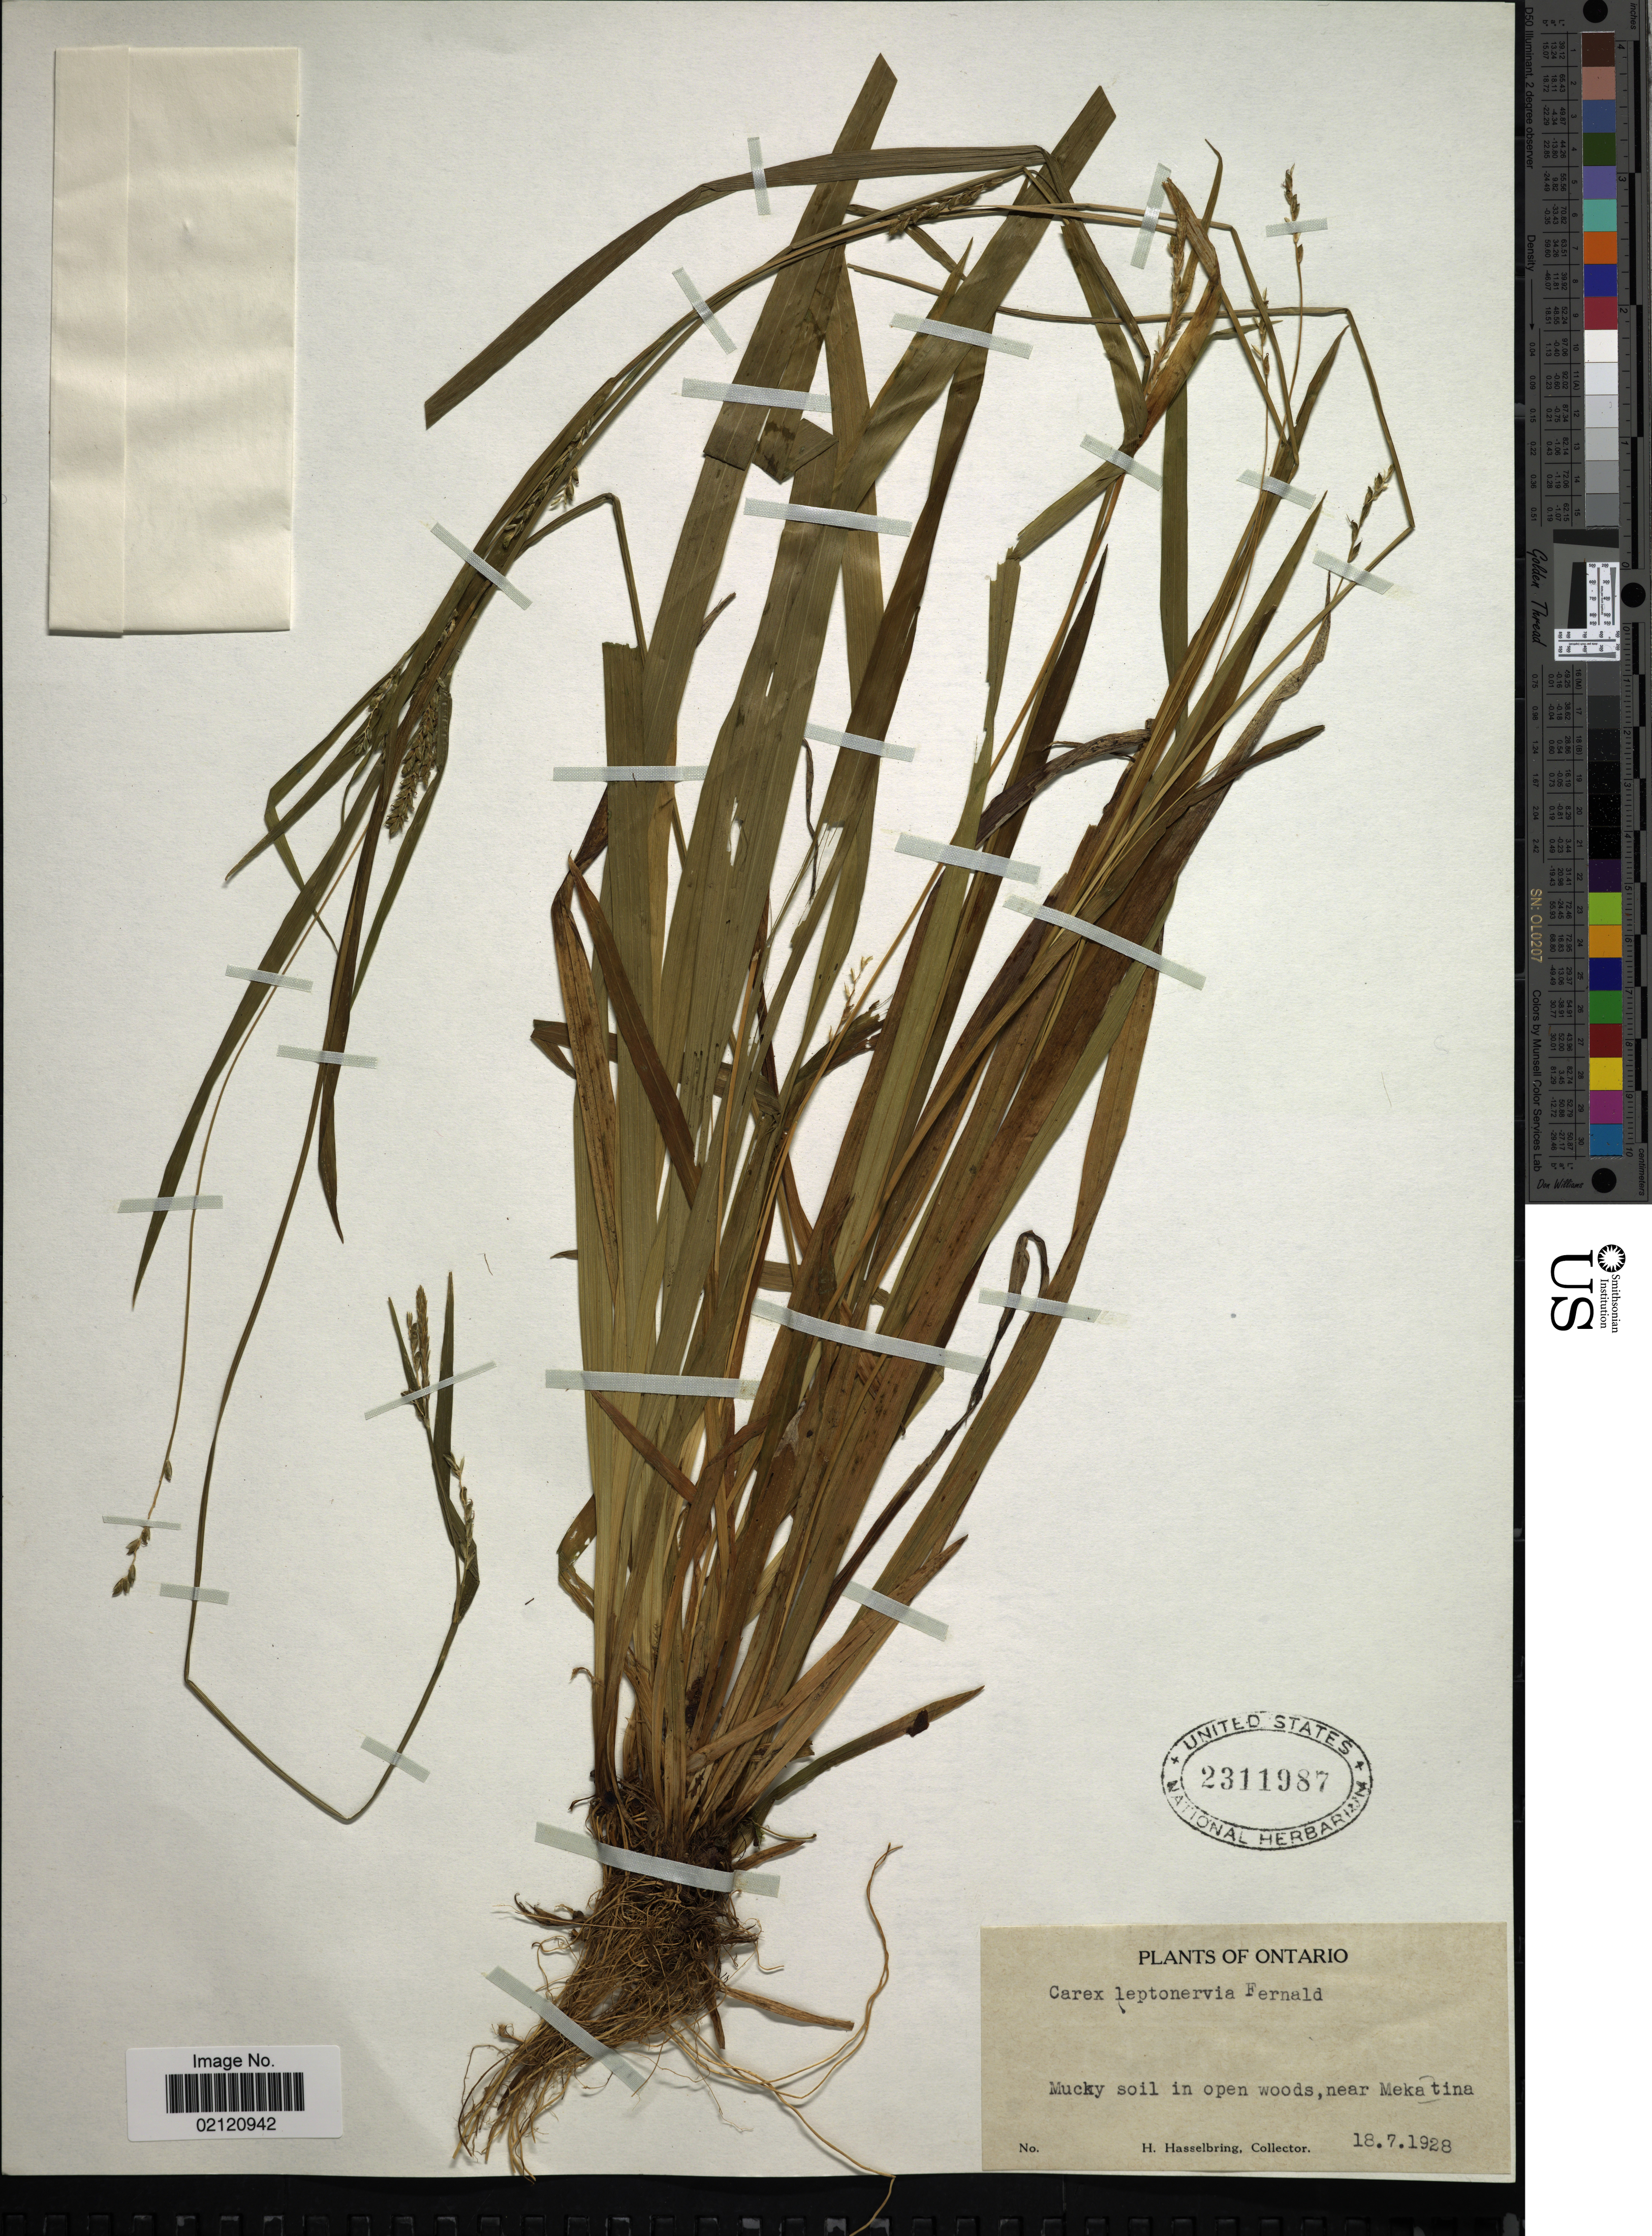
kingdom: Plantae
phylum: Tracheophyta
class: Liliopsida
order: Poales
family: Cyperaceae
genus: Carex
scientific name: Carex leptonervia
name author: (Fernald) Fernald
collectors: H. Hasselbring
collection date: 1928-07-18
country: Canada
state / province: Ontario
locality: Mucky soil in open woods, near Meka Tina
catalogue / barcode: US 2311987